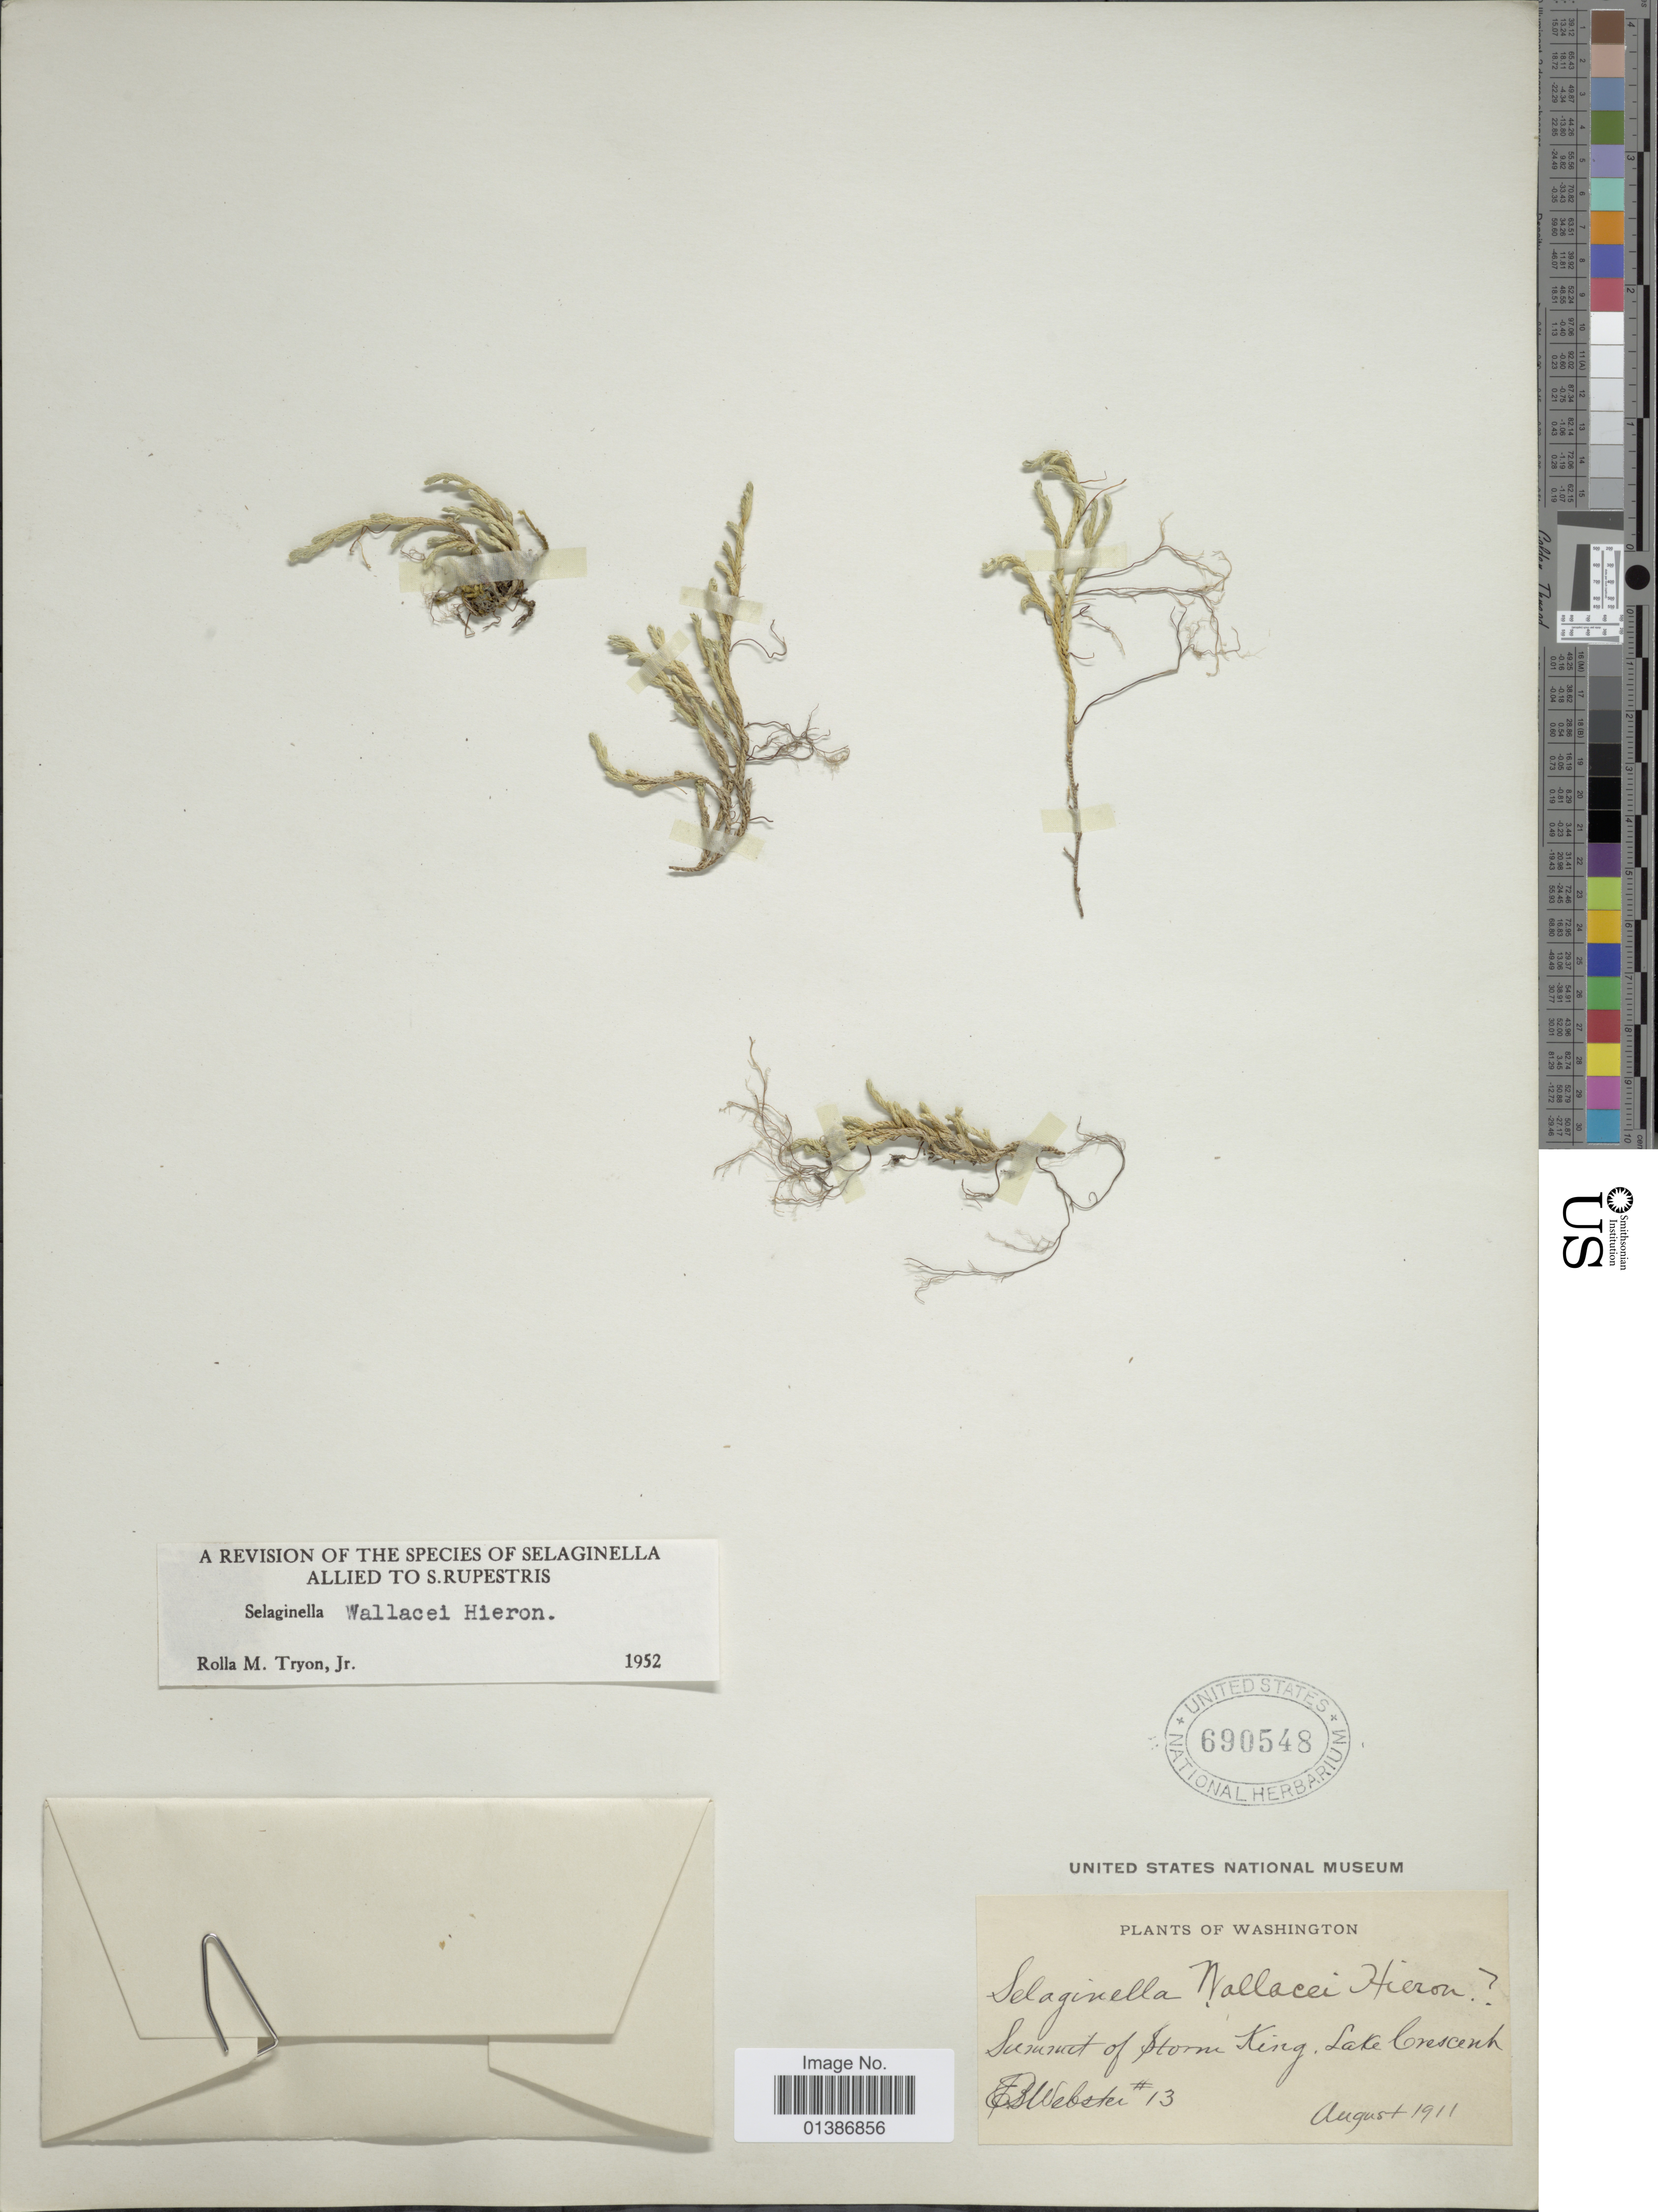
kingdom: Plantae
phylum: Tracheophyta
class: Lycopodiopsida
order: Selaginellales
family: Selaginellaceae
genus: Selaginella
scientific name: Selaginella wallacei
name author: Hieron.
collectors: E. B. Webster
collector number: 13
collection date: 1911-08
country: United States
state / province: Washington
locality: Summit of Storm King, Lake Crescent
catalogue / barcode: US 690548